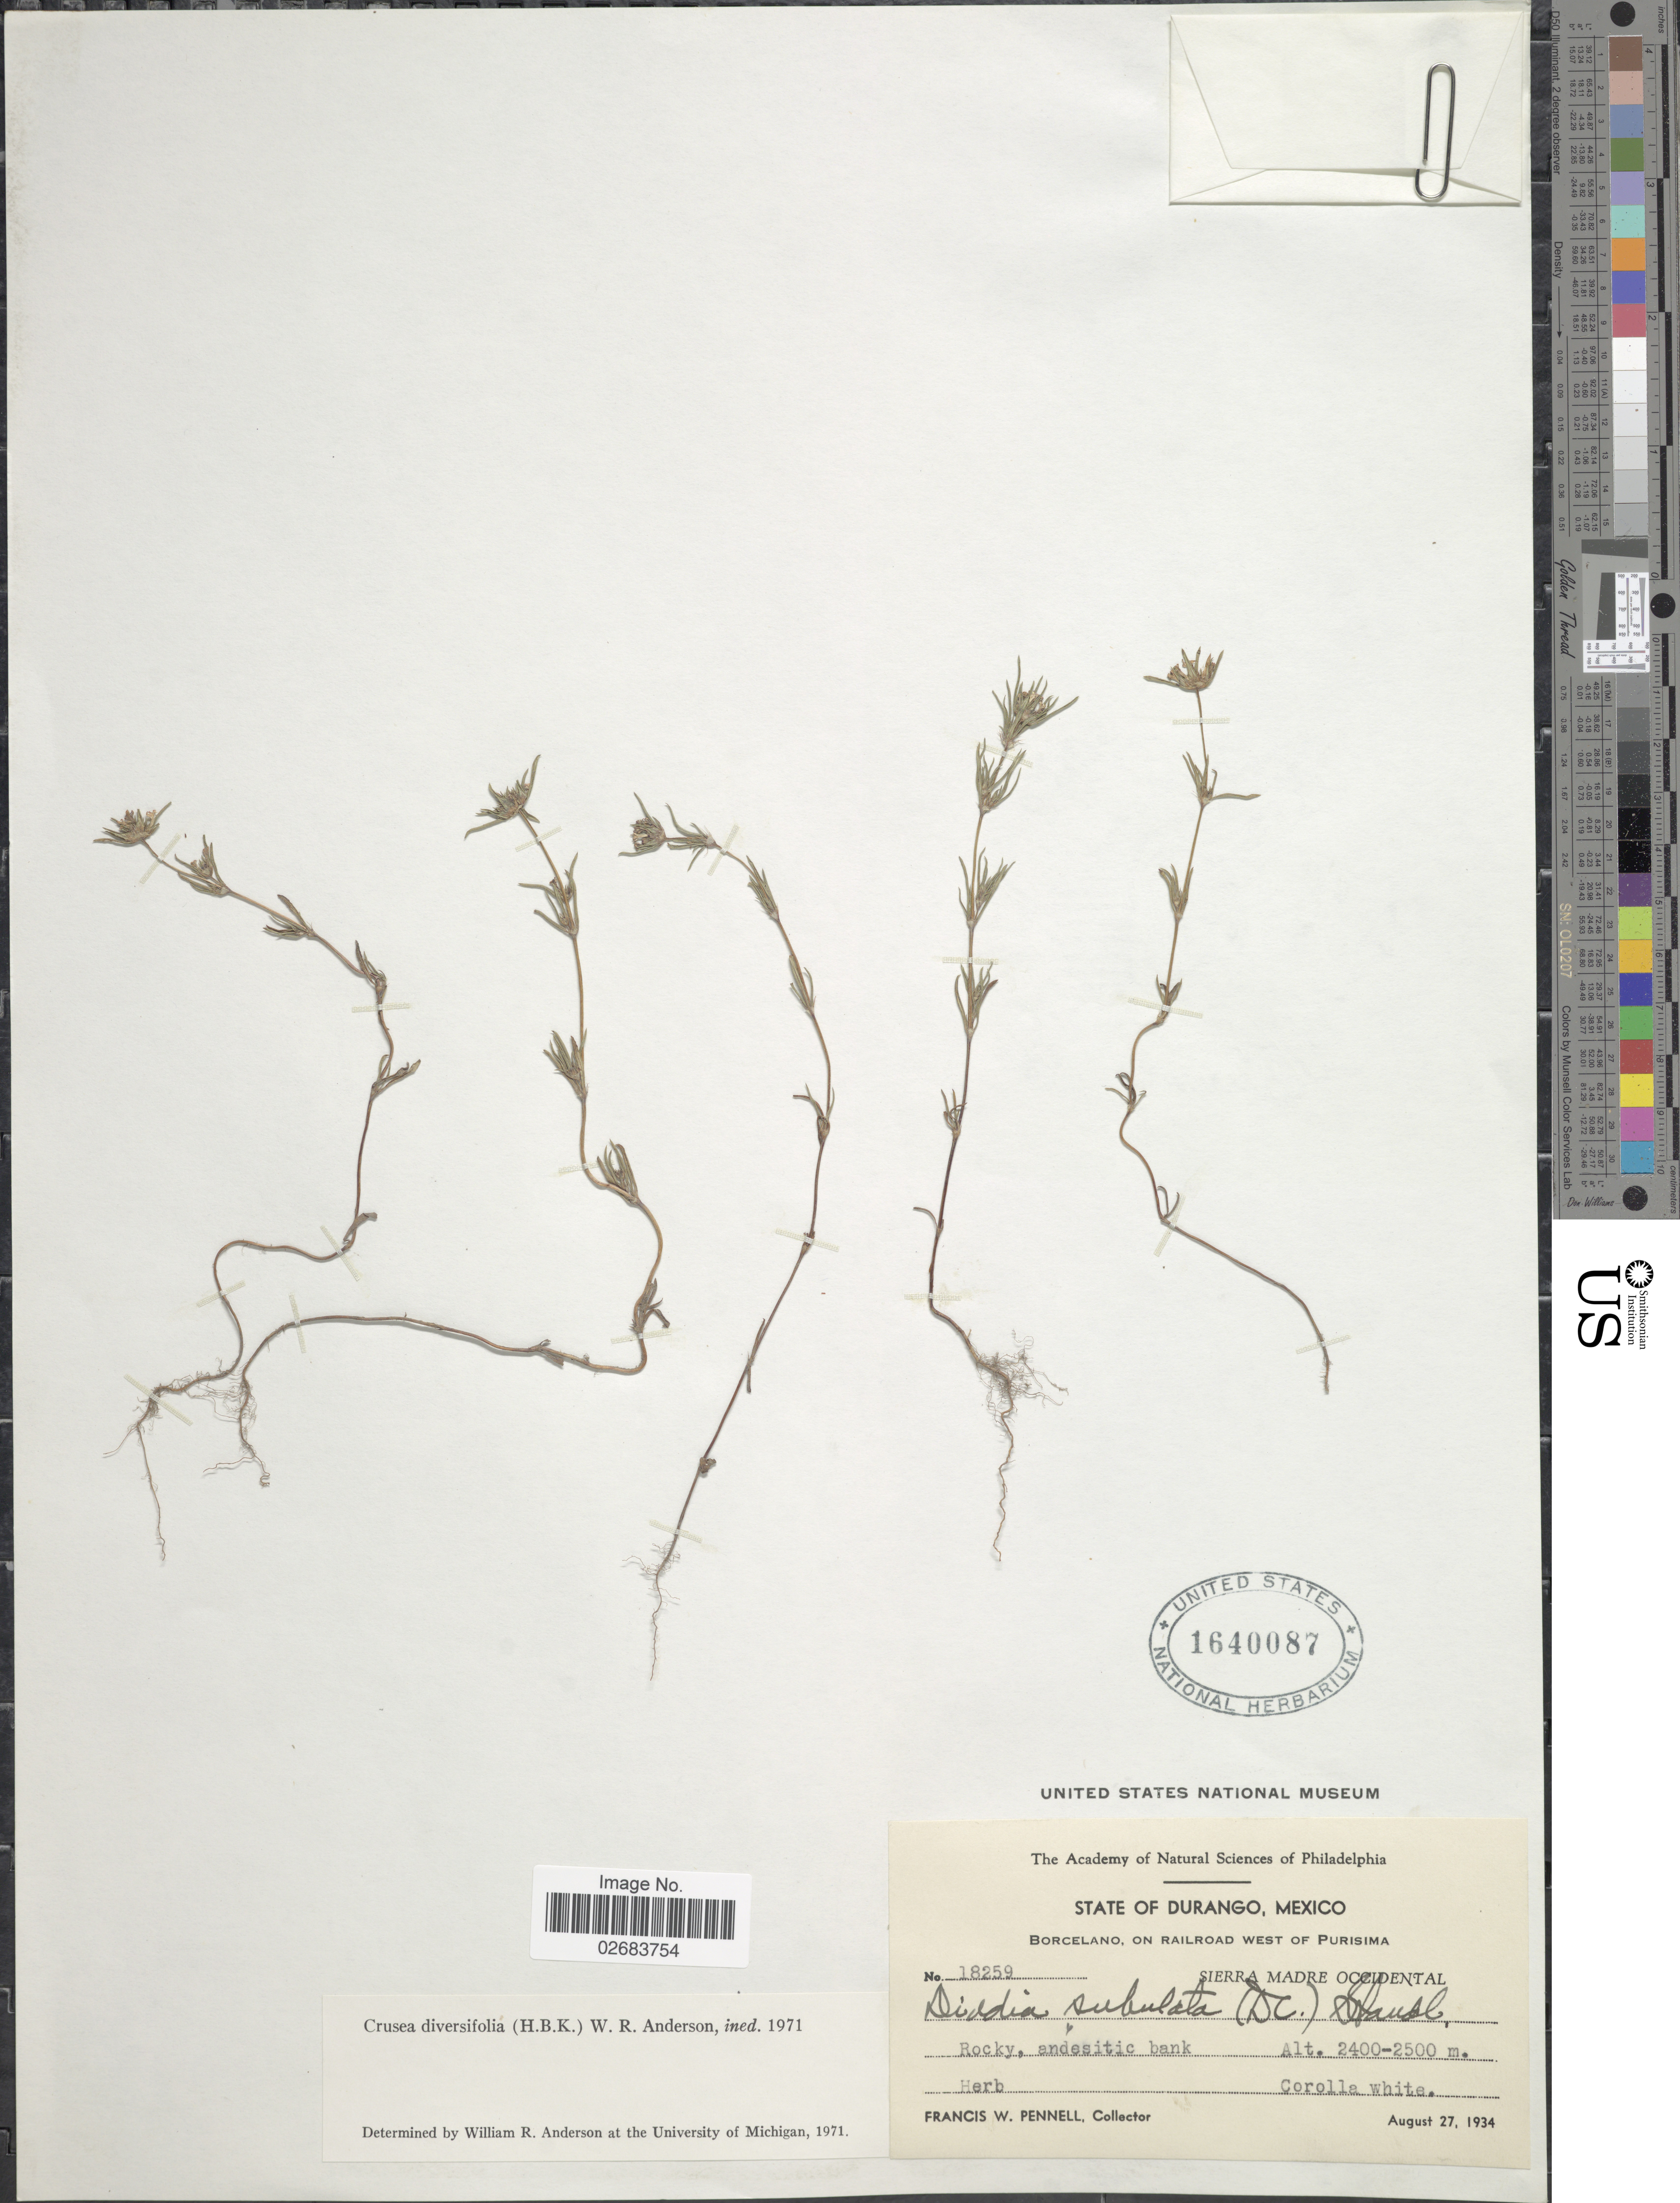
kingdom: Plantae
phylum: Tracheophyta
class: Magnoliopsida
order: Gentianales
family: Rubiaceae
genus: Crusea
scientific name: Crusea diversifolia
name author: (Kunth) W.R. Anderson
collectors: F. W. Pennell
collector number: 18259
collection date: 1934-08-27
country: Mexico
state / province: Durango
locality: Borcelano, on Railroad West of Purisima. Sierra Madre Occidental. Rocky, andesitic bank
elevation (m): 2400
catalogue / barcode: US 1640087